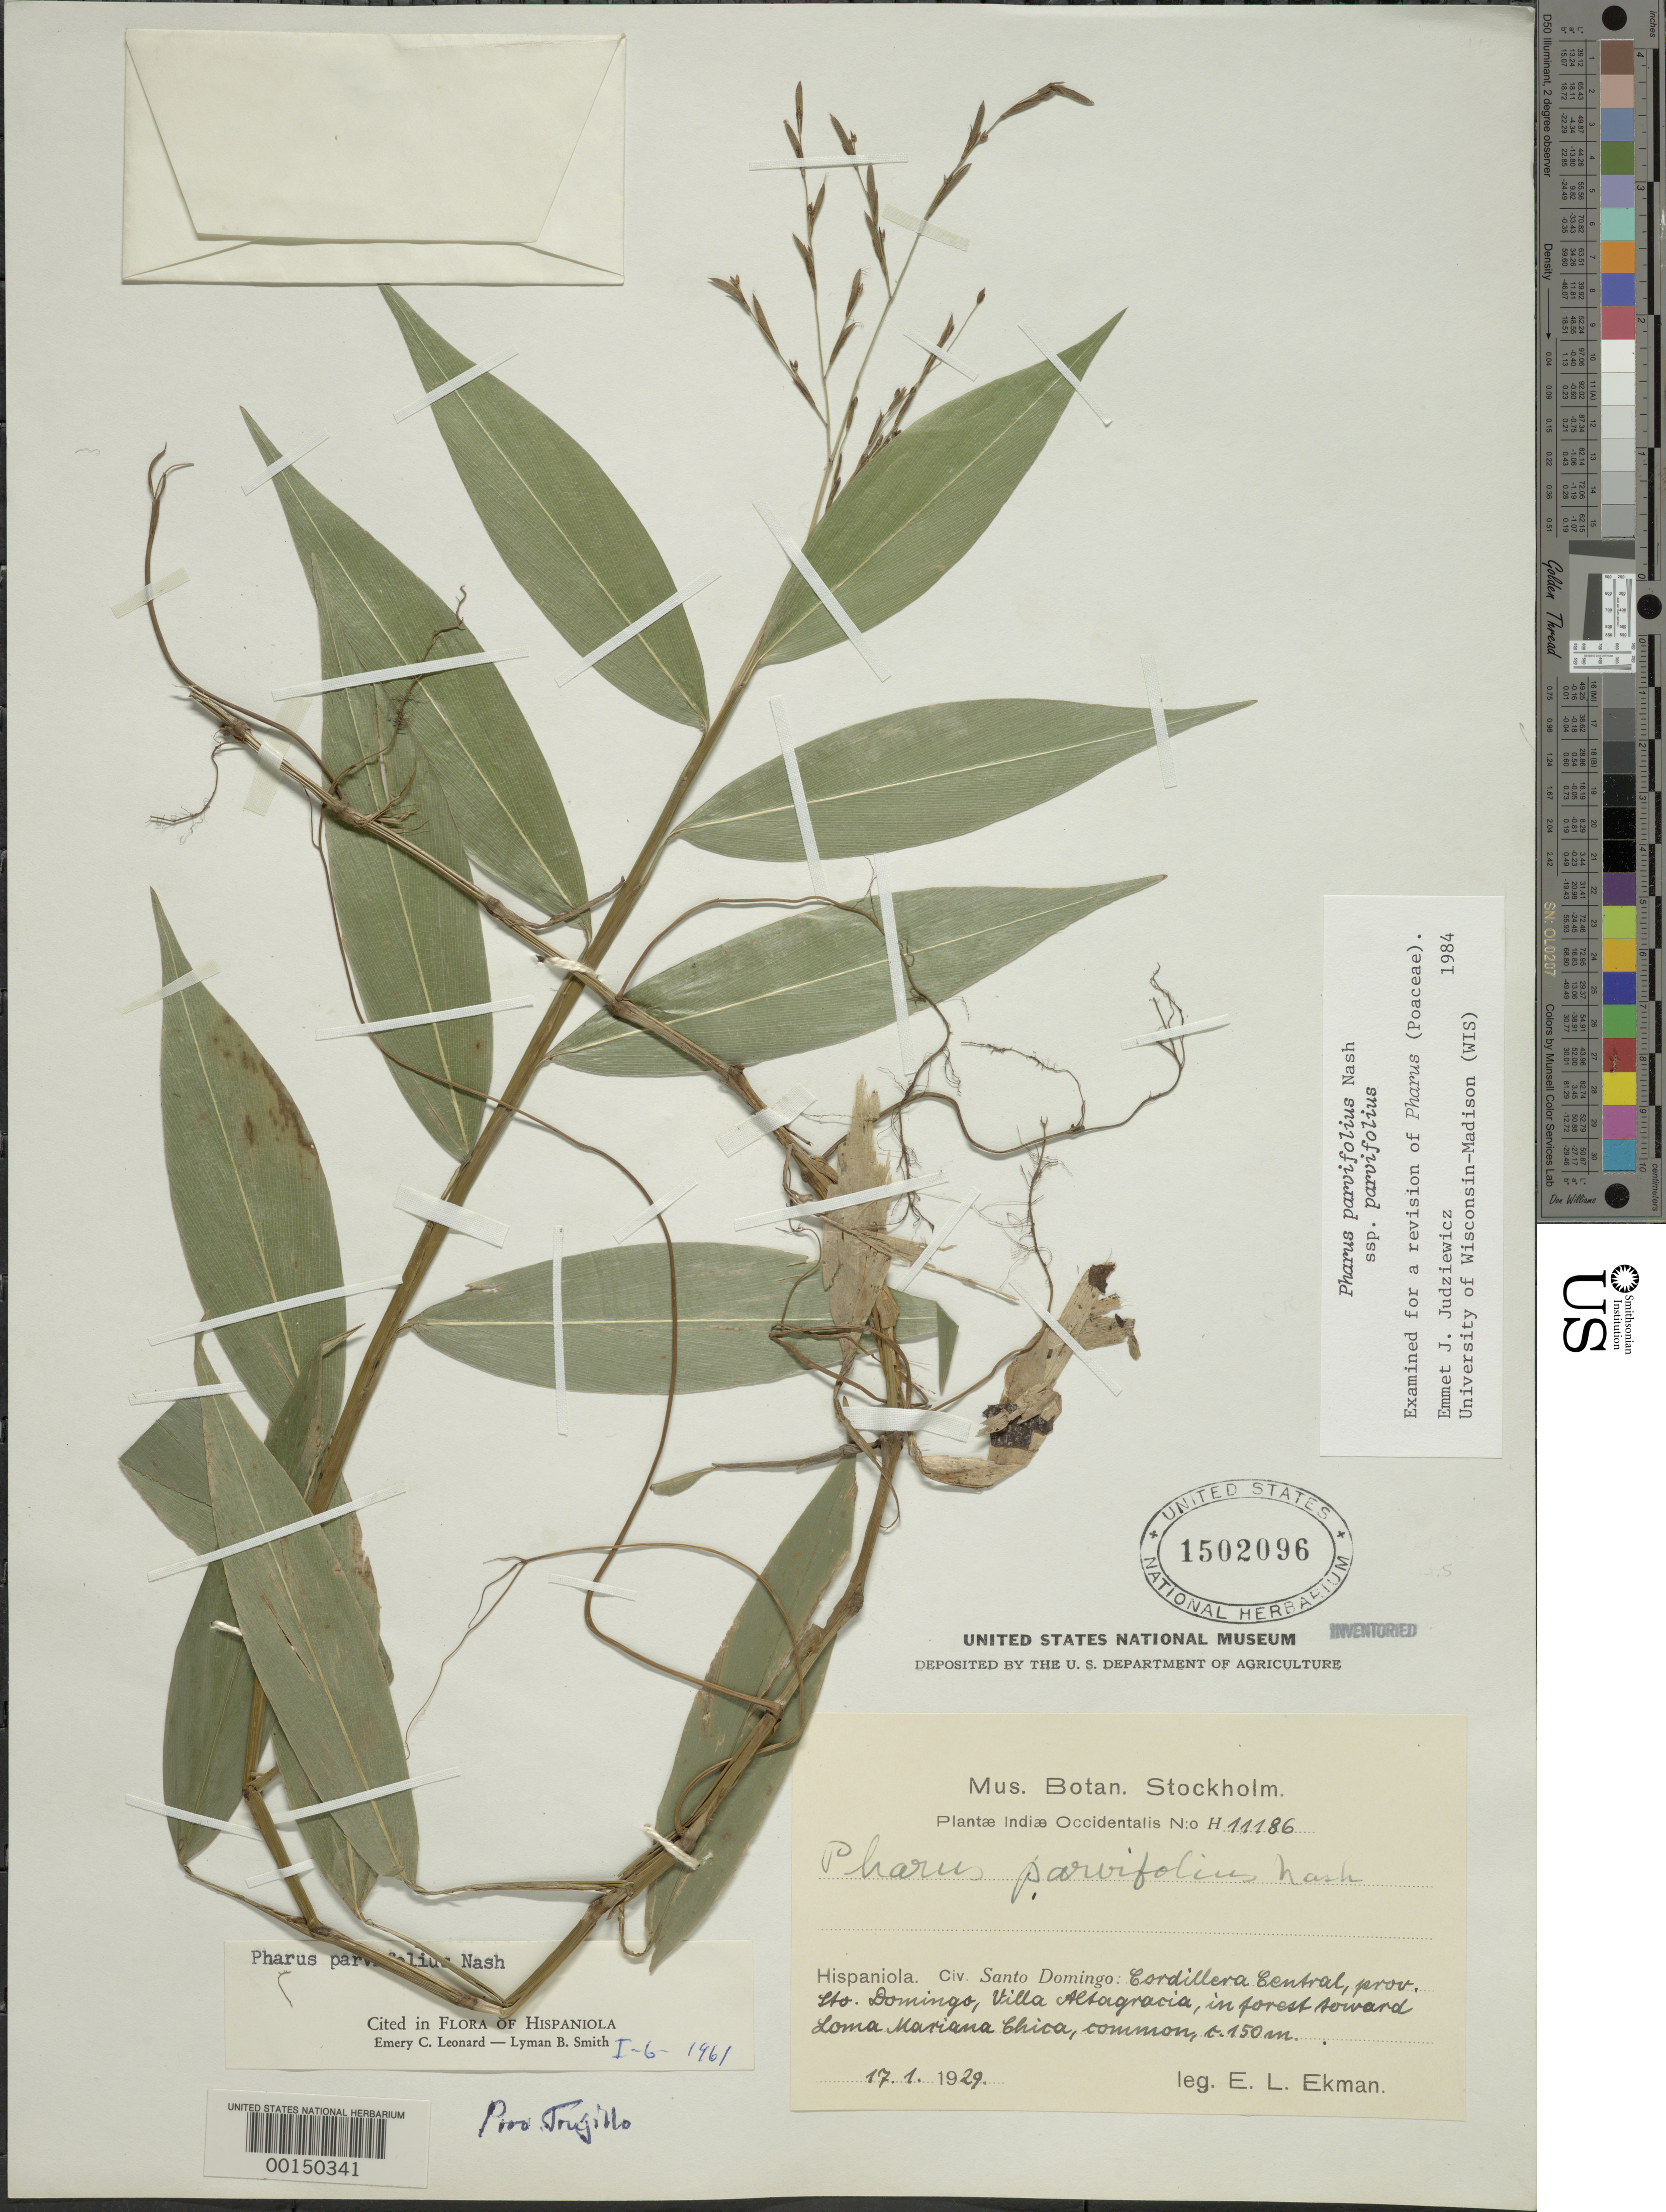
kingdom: Plantae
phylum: Tracheophyta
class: Liliopsida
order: Poales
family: Poaceae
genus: Pharus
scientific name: Pharus parvifolius subsp. parvifolius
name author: Nash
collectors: E. L. Ekman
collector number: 11186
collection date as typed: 17 Jan 1929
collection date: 1929-01-17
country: Dominican Republic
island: Hispaniola Island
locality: Santo domingo, cordillera, altagracia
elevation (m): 150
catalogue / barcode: US 1502096